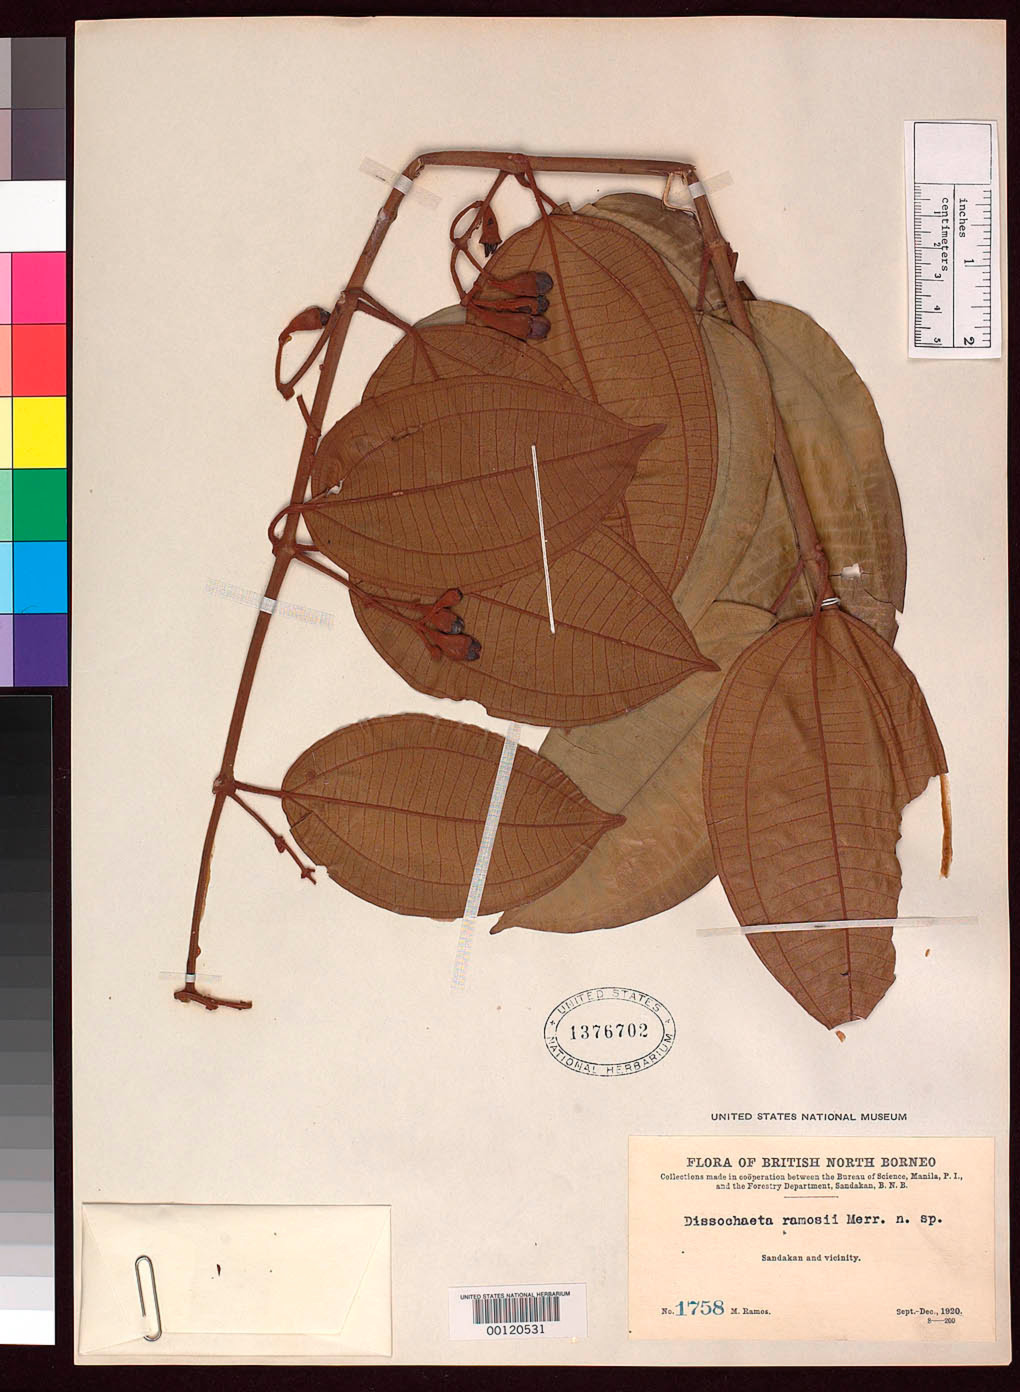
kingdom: Plantae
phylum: Tracheophyta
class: Magnoliopsida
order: Myrtales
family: Melastomataceae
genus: Dissochaeta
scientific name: Dissochaeta ramosii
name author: Merr.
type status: Isotype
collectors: M. Ramos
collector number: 1758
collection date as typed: Sep 1920 to -- Oct 1920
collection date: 1920-09/1920-10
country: Malaysia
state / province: Sabah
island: Borneo Island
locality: Sandakan & vicinity.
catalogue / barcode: US 1376702